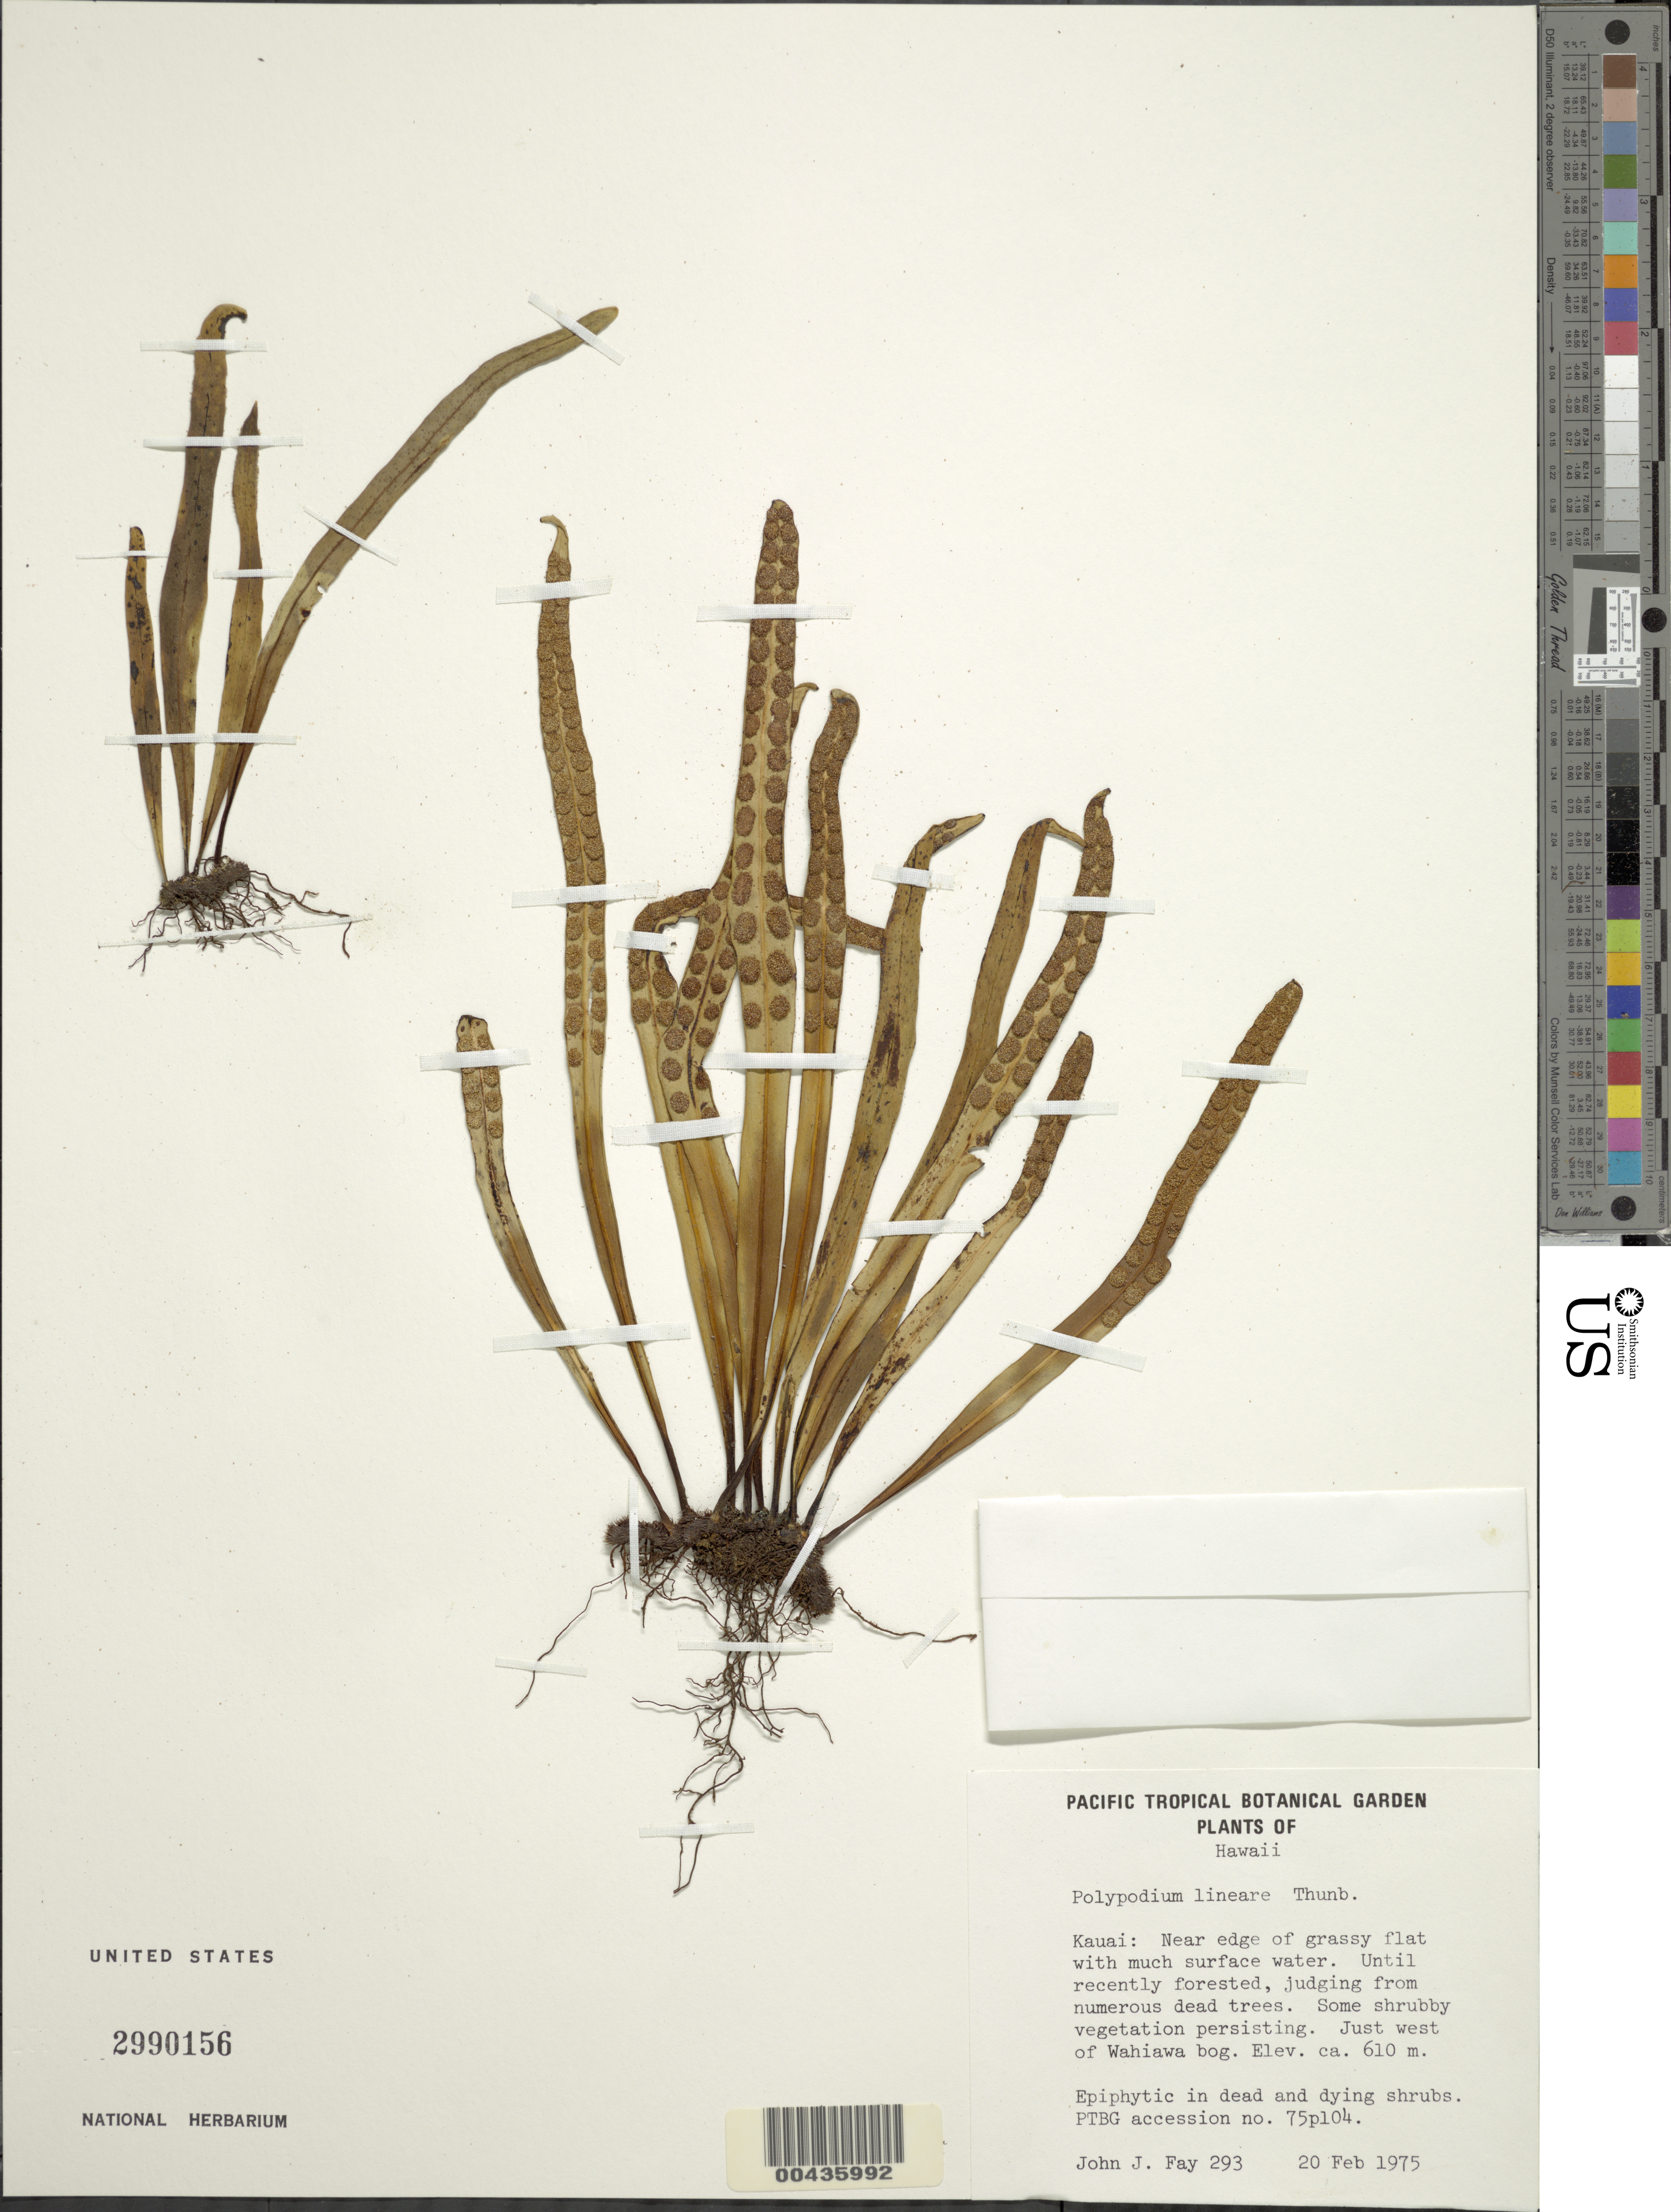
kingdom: Plantae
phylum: Tracheophyta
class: Polypodiopsida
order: Polypodiales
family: Polypodiaceae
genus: Polypodium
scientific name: Polypodium lineare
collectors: J. J. Fay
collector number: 293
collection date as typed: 20 Feb 1975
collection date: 1975-02-20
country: United States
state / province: Hawaii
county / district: Hawaii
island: Hawaii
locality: W of Wahiawa bog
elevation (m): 610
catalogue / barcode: US 2990156